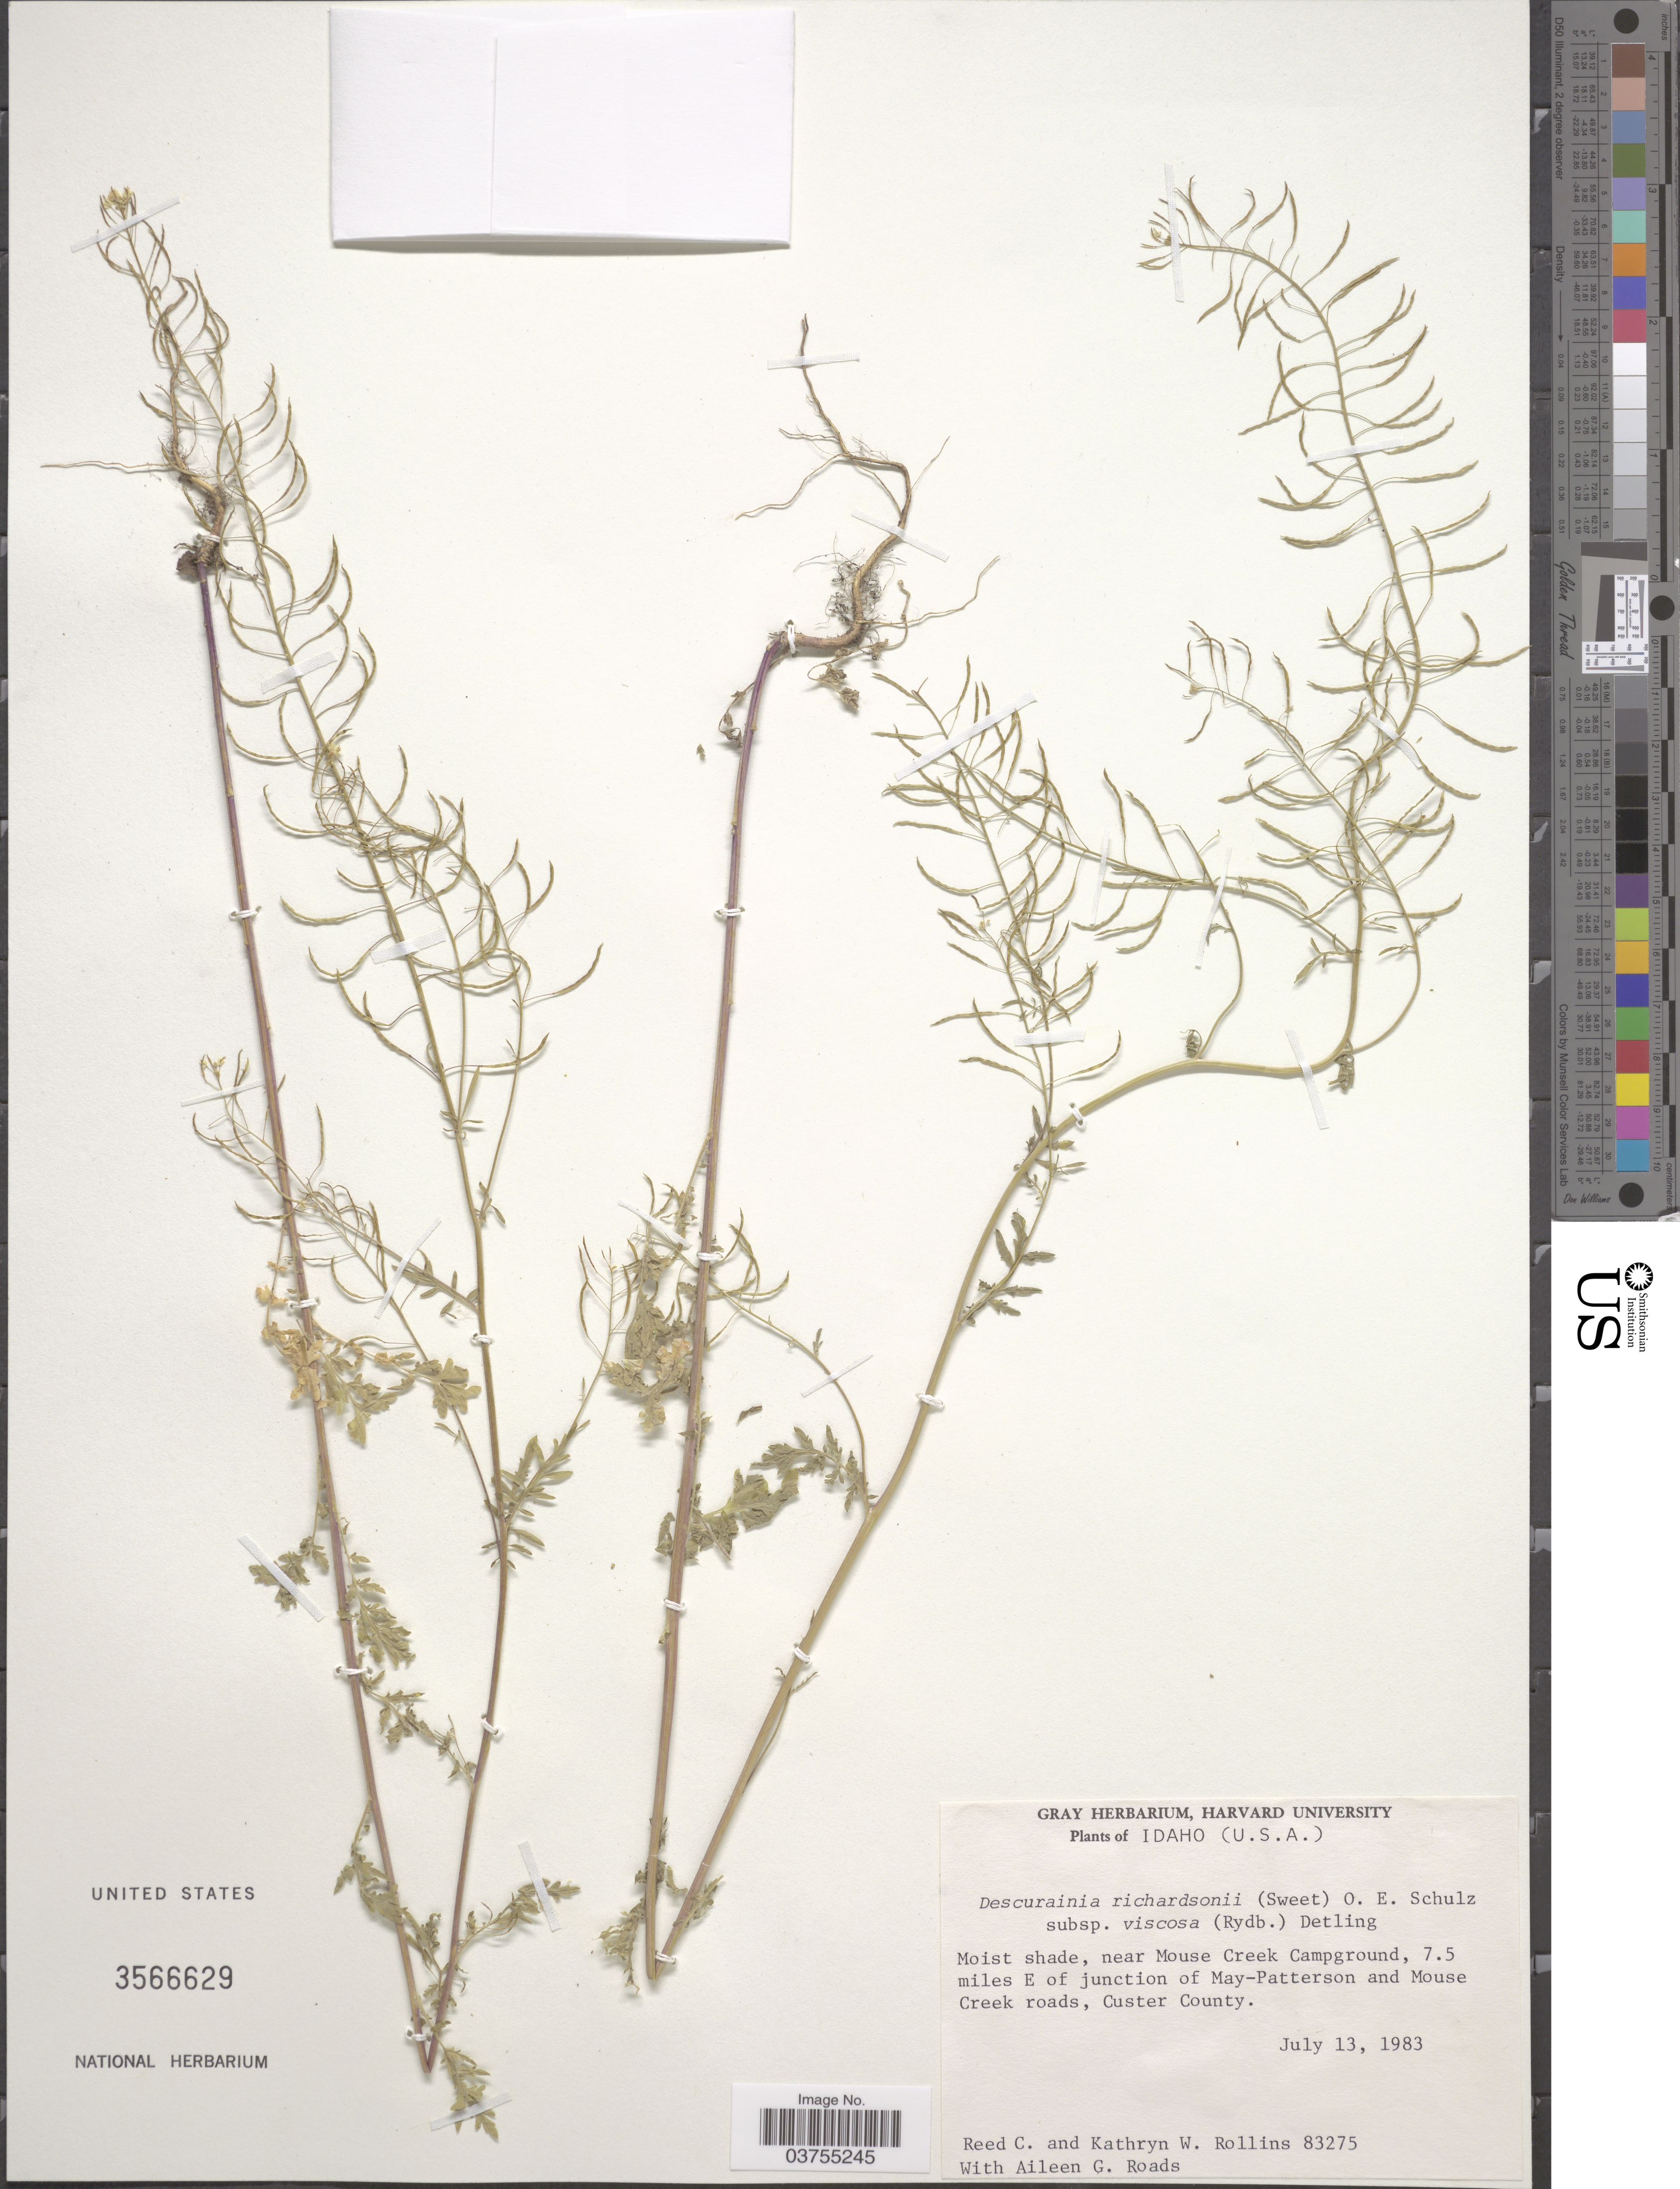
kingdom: Plantae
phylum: Tracheophyta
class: Magnoliopsida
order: Brassicales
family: Brassicaceae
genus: Descurainia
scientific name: Descurainia richardsonii subsp. viscosa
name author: (Rydb.) Detling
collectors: R. C. Rollins, K. W. Rollins & A. Roads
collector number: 83275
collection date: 1983-07-13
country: United States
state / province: Idaho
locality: Near Mouse Creek Campground, 7.5 miles E of junction of May-Patterson and Mouse Creek roads, Custer County.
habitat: moist shade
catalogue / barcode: US 3566629